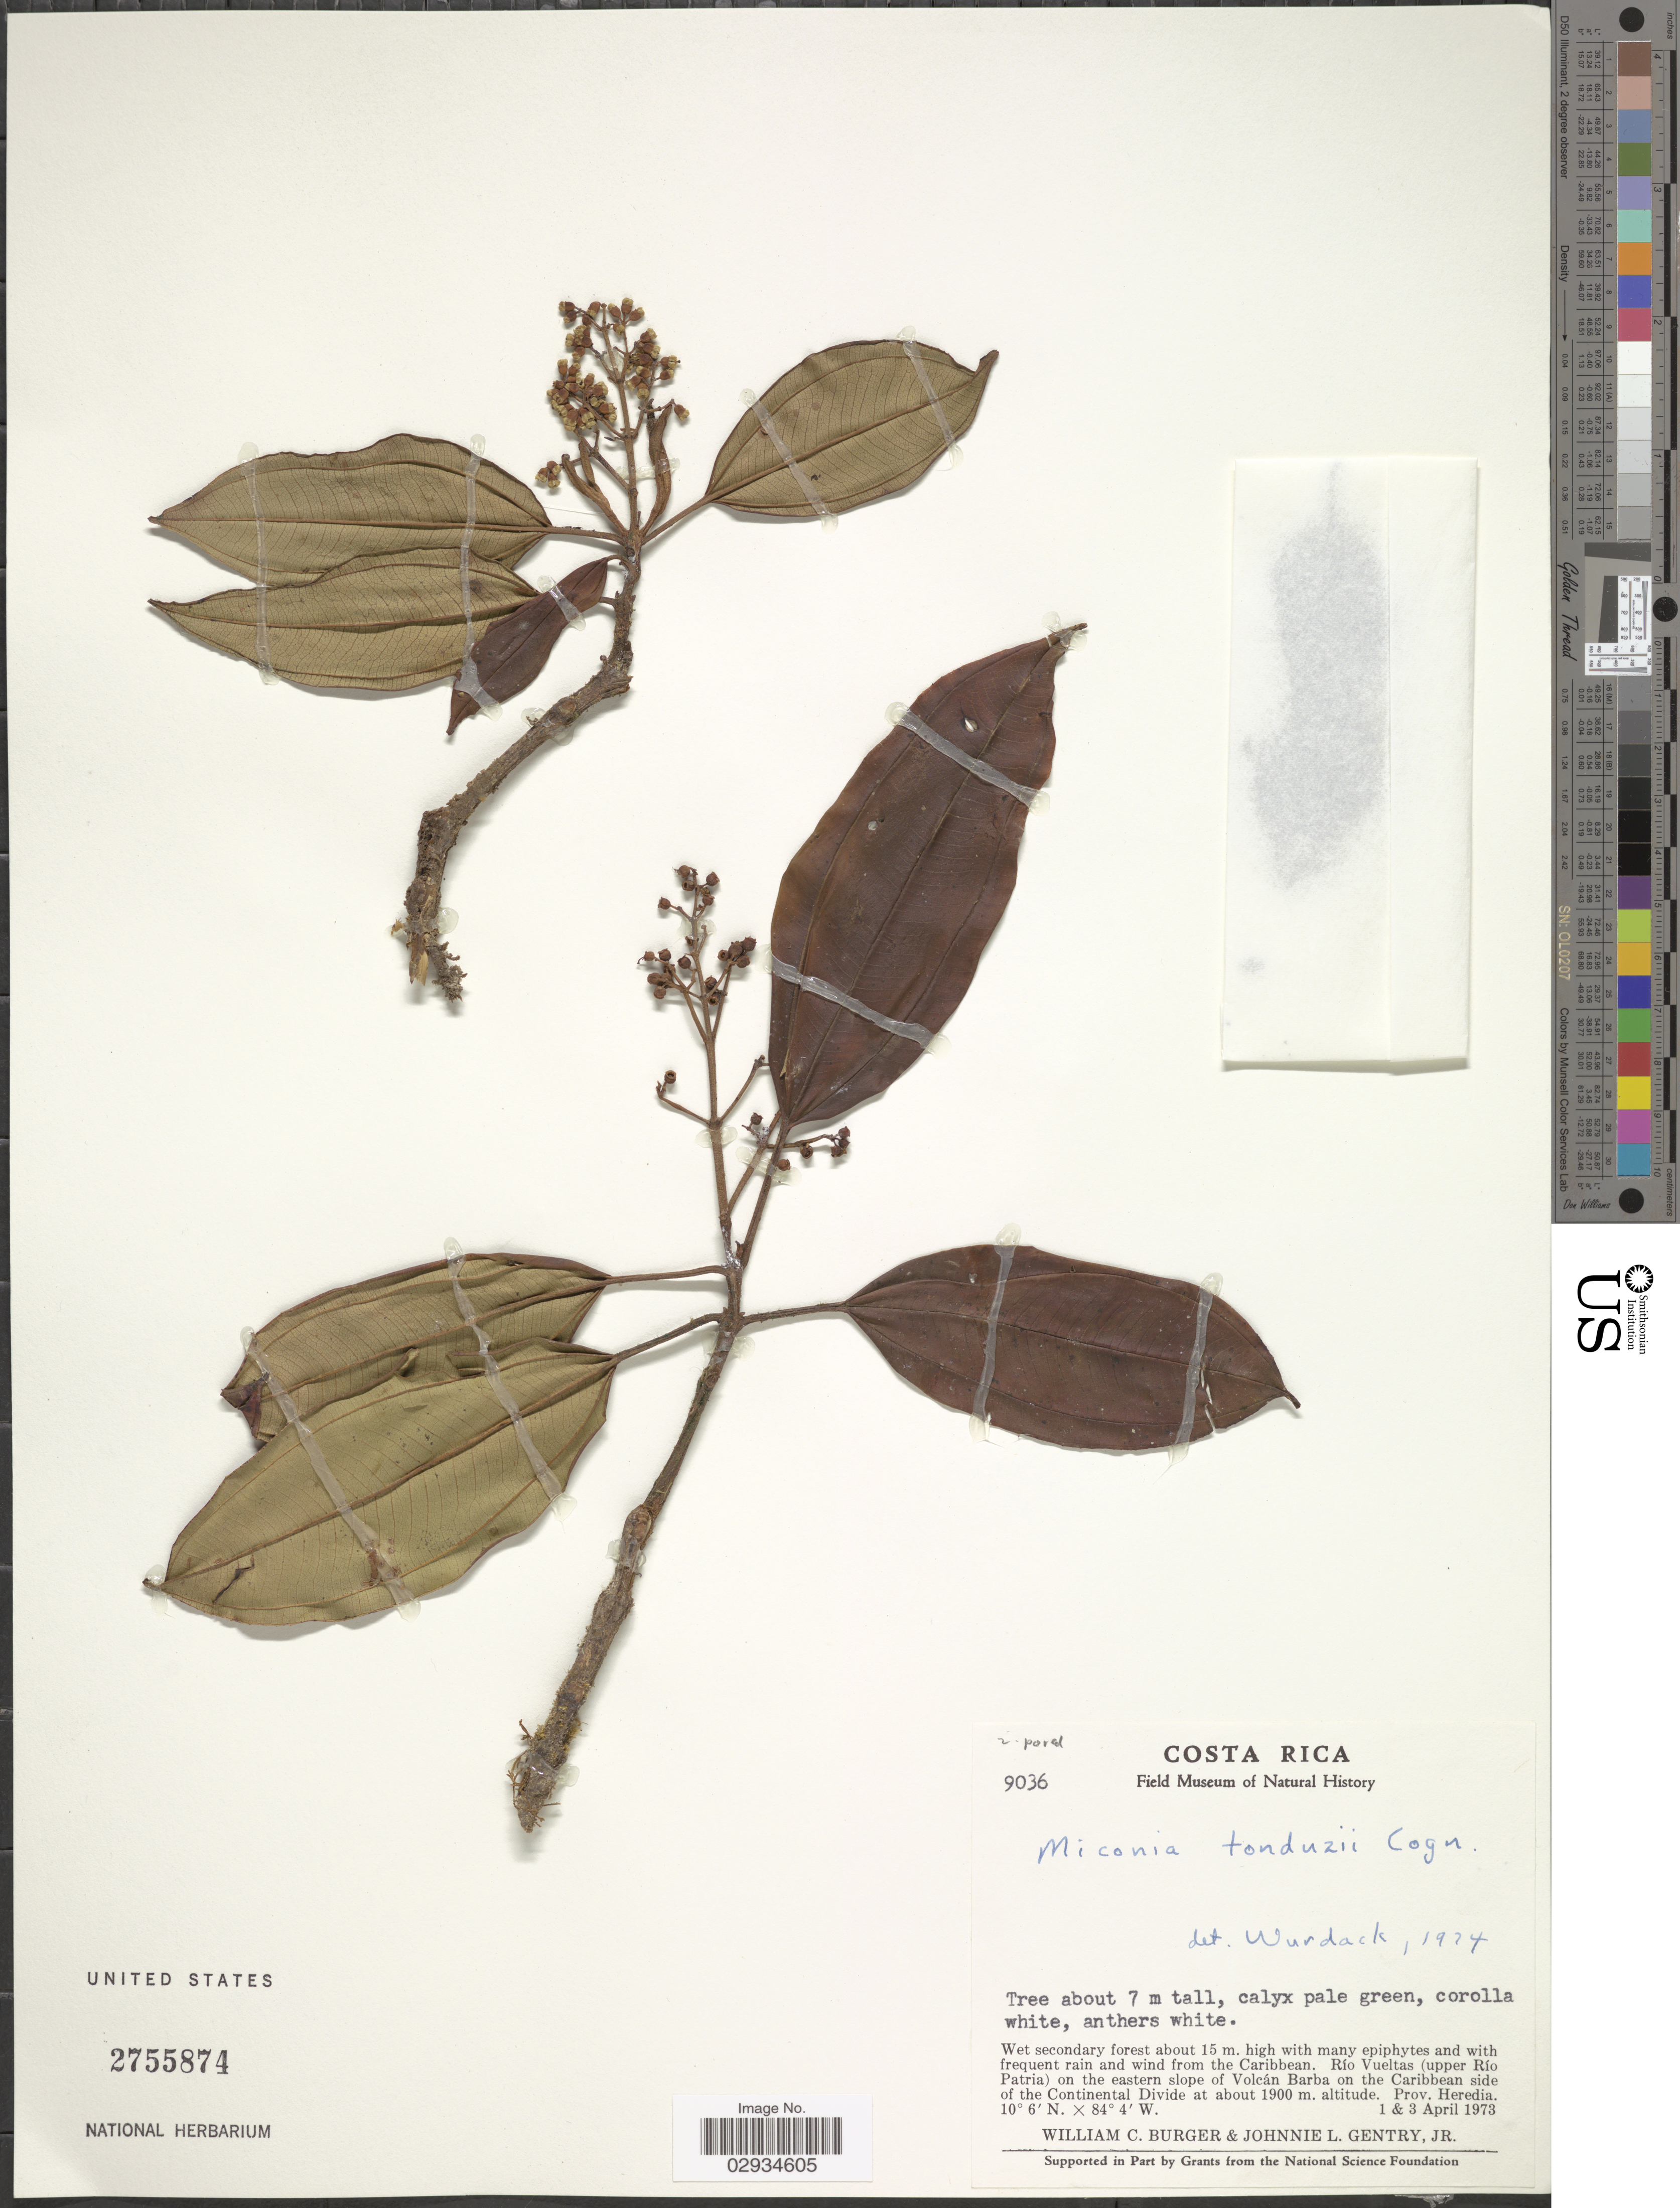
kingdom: Plantae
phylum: Tracheophyta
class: Magnoliopsida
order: Myrtales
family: Melastomataceae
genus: Miconia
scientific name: Miconia tonduzii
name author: Cogn. in A. DC.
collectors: W. Burger & J. L. Gentry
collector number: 9036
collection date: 1973-04-01/1973-04-03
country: Costa Rica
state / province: Heredia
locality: Río Vueltas (upper Río Patria) on the eastern slope of Volcán Barba on the Caribbean side of the Continental Divide.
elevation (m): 1900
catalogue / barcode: US 2755874